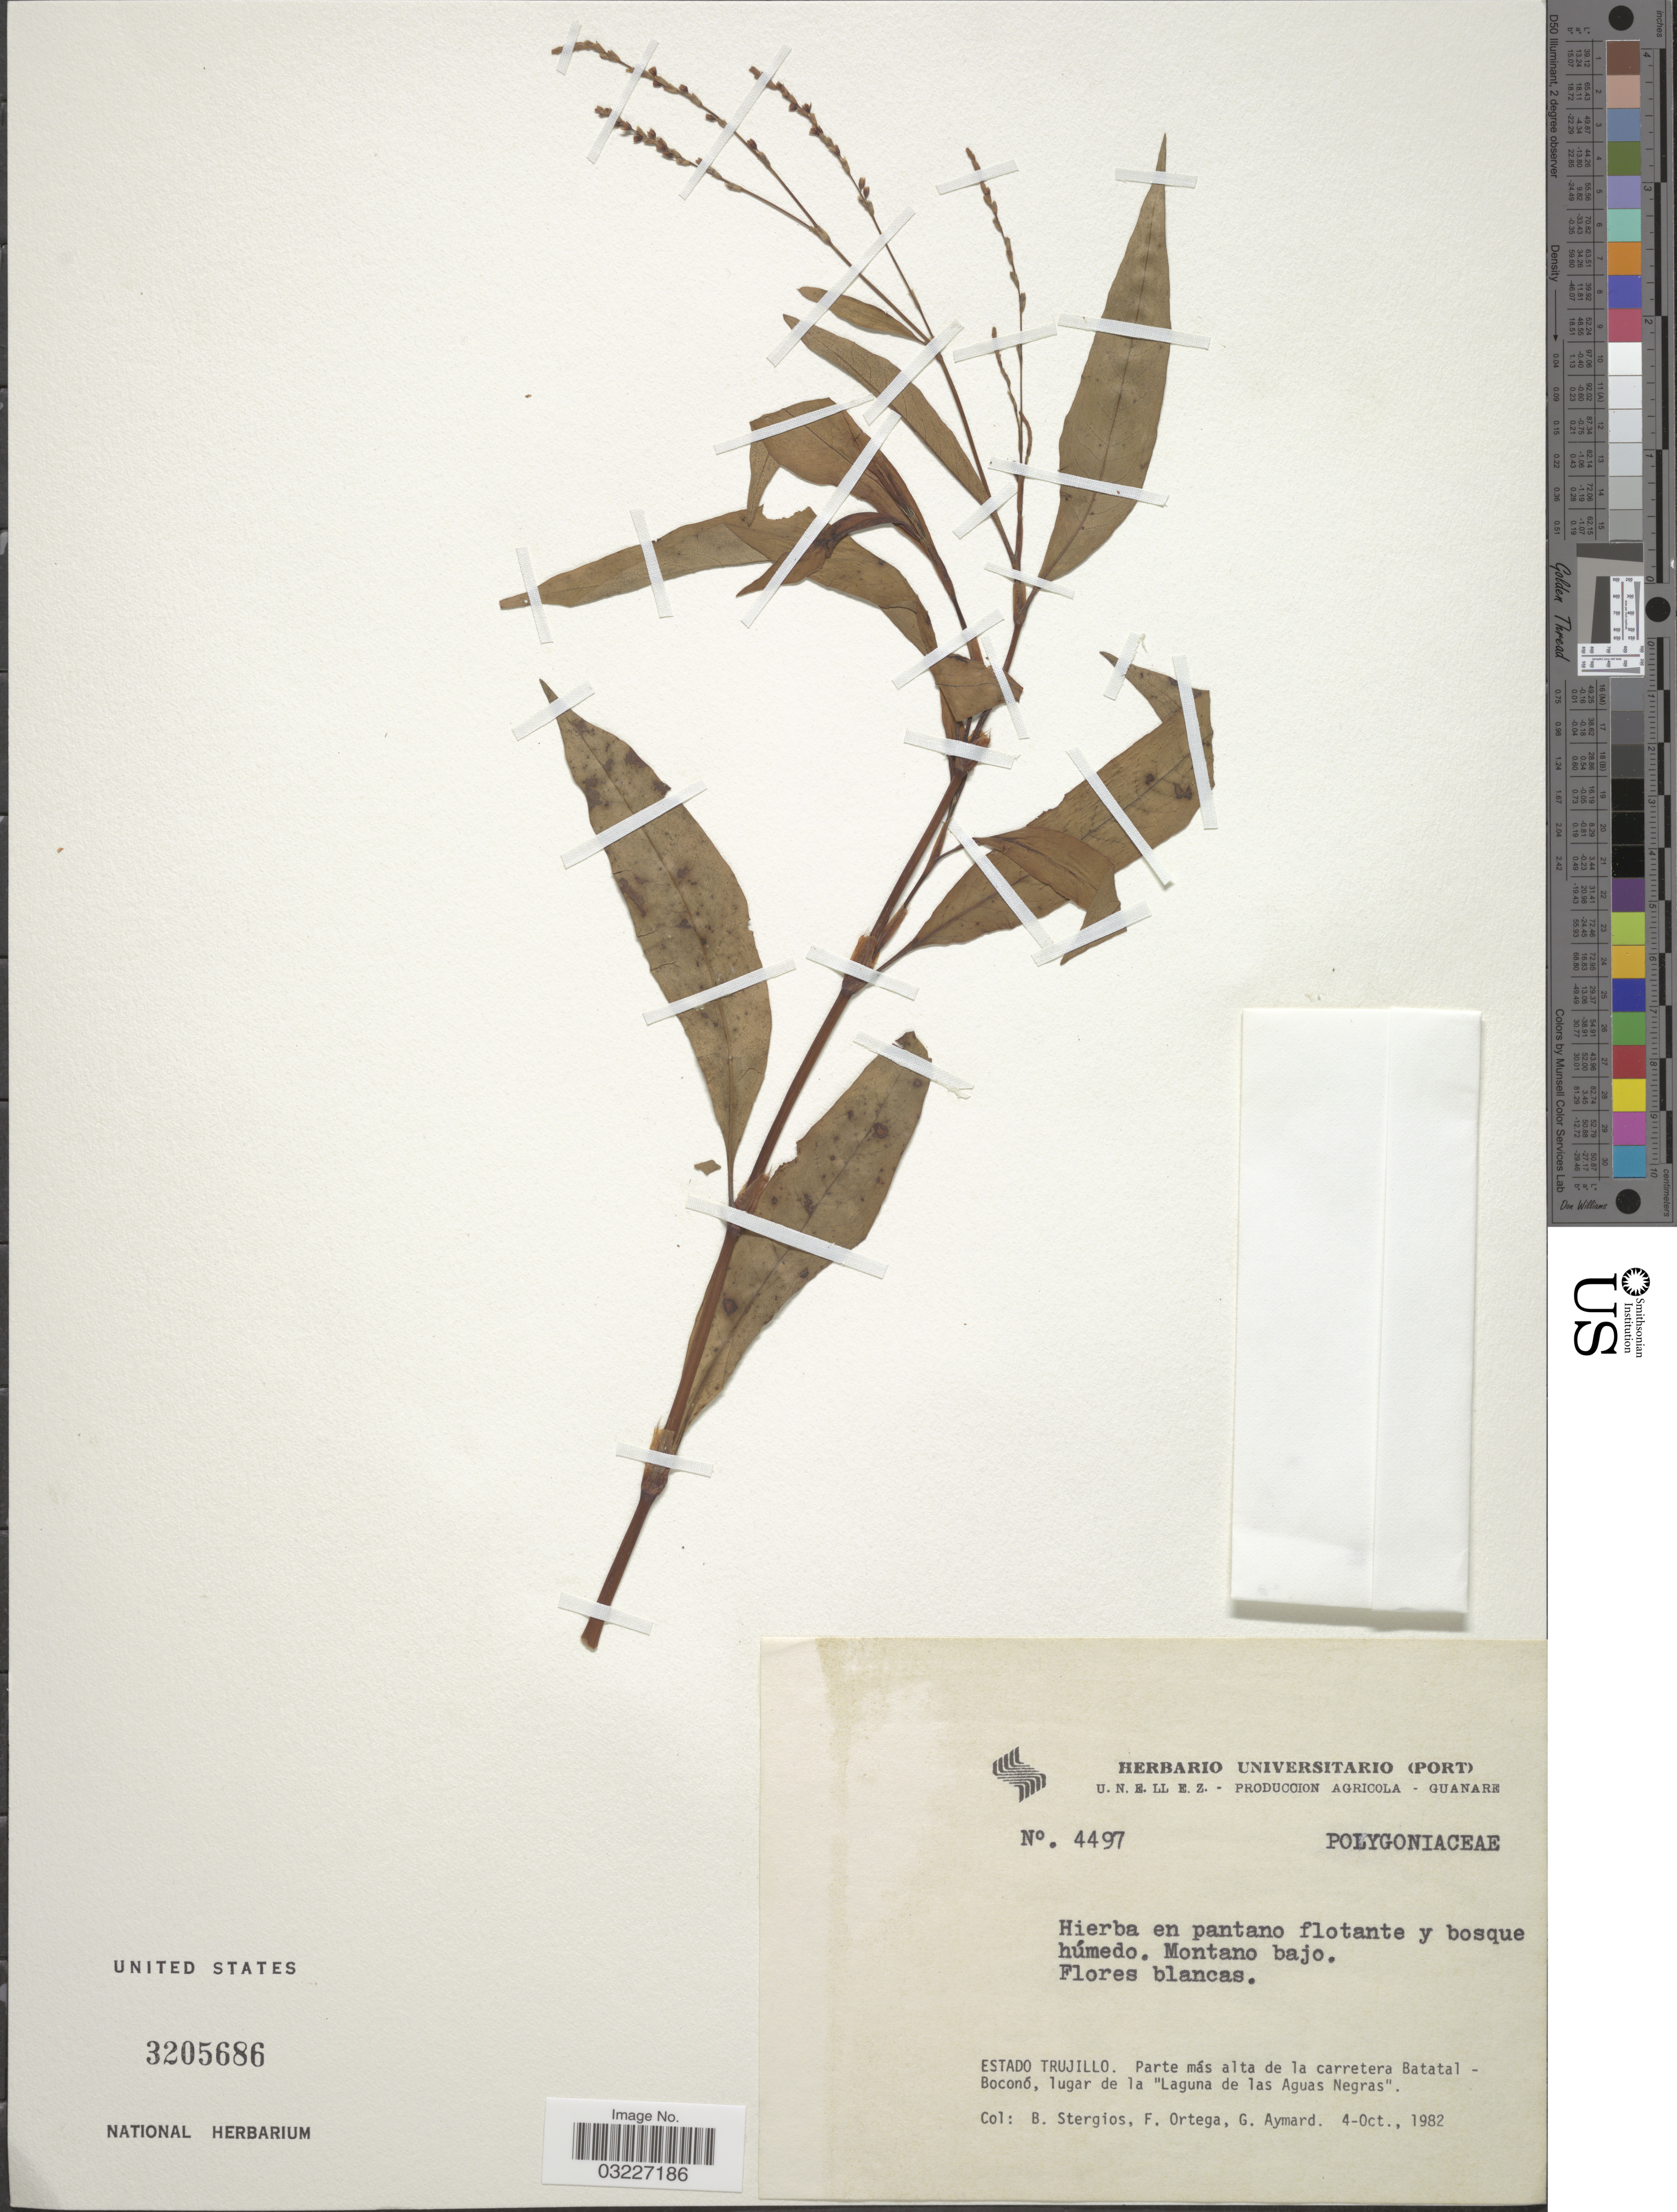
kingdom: Plantae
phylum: Tracheophyta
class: Magnoliopsida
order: Caryophyllales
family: Polygonaceae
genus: Polygonum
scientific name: Polygonum sp.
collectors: B. G. Stergios, F. J. Ortega & G. A. Aymard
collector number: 4497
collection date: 1982-10-04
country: Venezuela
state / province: Trujillo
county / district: Boconó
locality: Parta más alta de la carretera Batatal-Boconó, lugar de la Laguna de las Aguas Negras.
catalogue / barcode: US 3205686